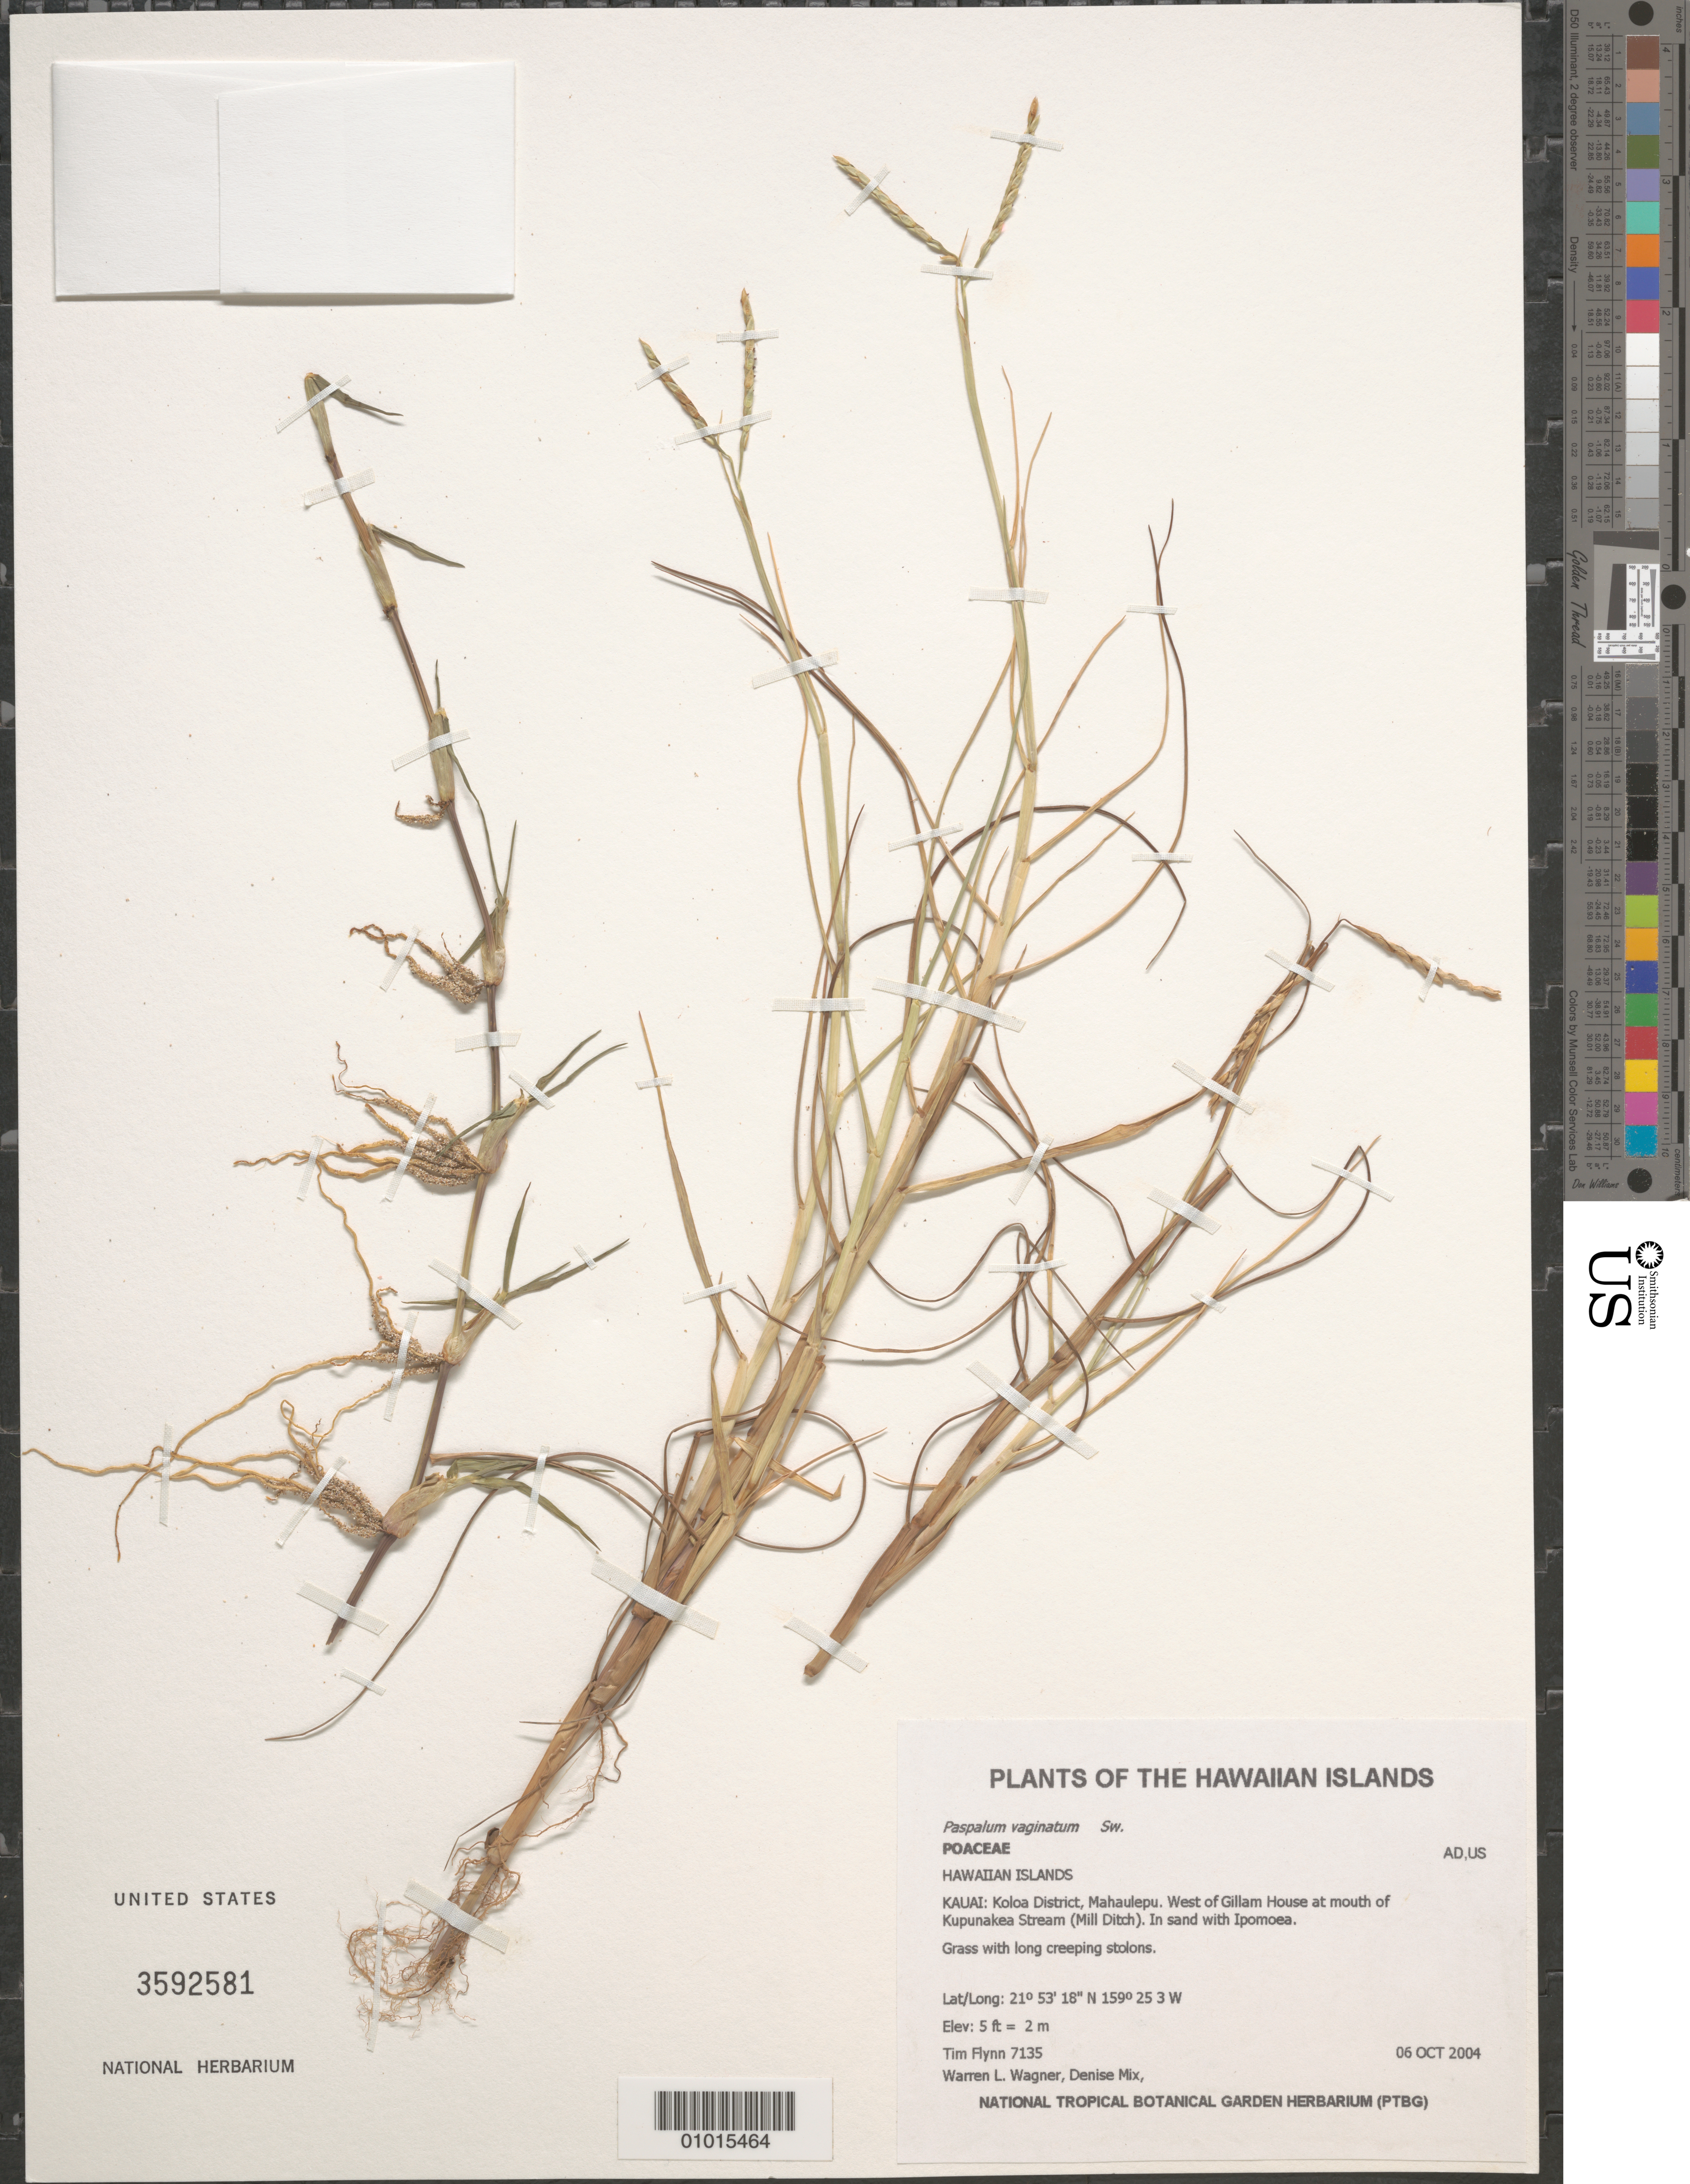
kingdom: Plantae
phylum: Tracheophyta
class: Liliopsida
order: Poales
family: Poaceae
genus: Paspalum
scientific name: Paspalum vaginatum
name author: Sw.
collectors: T. W. Flynn, W. L. Wagner & D. Mix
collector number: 7135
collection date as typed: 6 Oct 2004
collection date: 2004-10-06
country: United States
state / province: Hawaii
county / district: Kauai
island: Kaua'i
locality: Koloa District, Mahaulepu, eest of Gillam House at mouth of Kupunakea Stream (Mill Ditch)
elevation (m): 2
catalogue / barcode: US 3592581